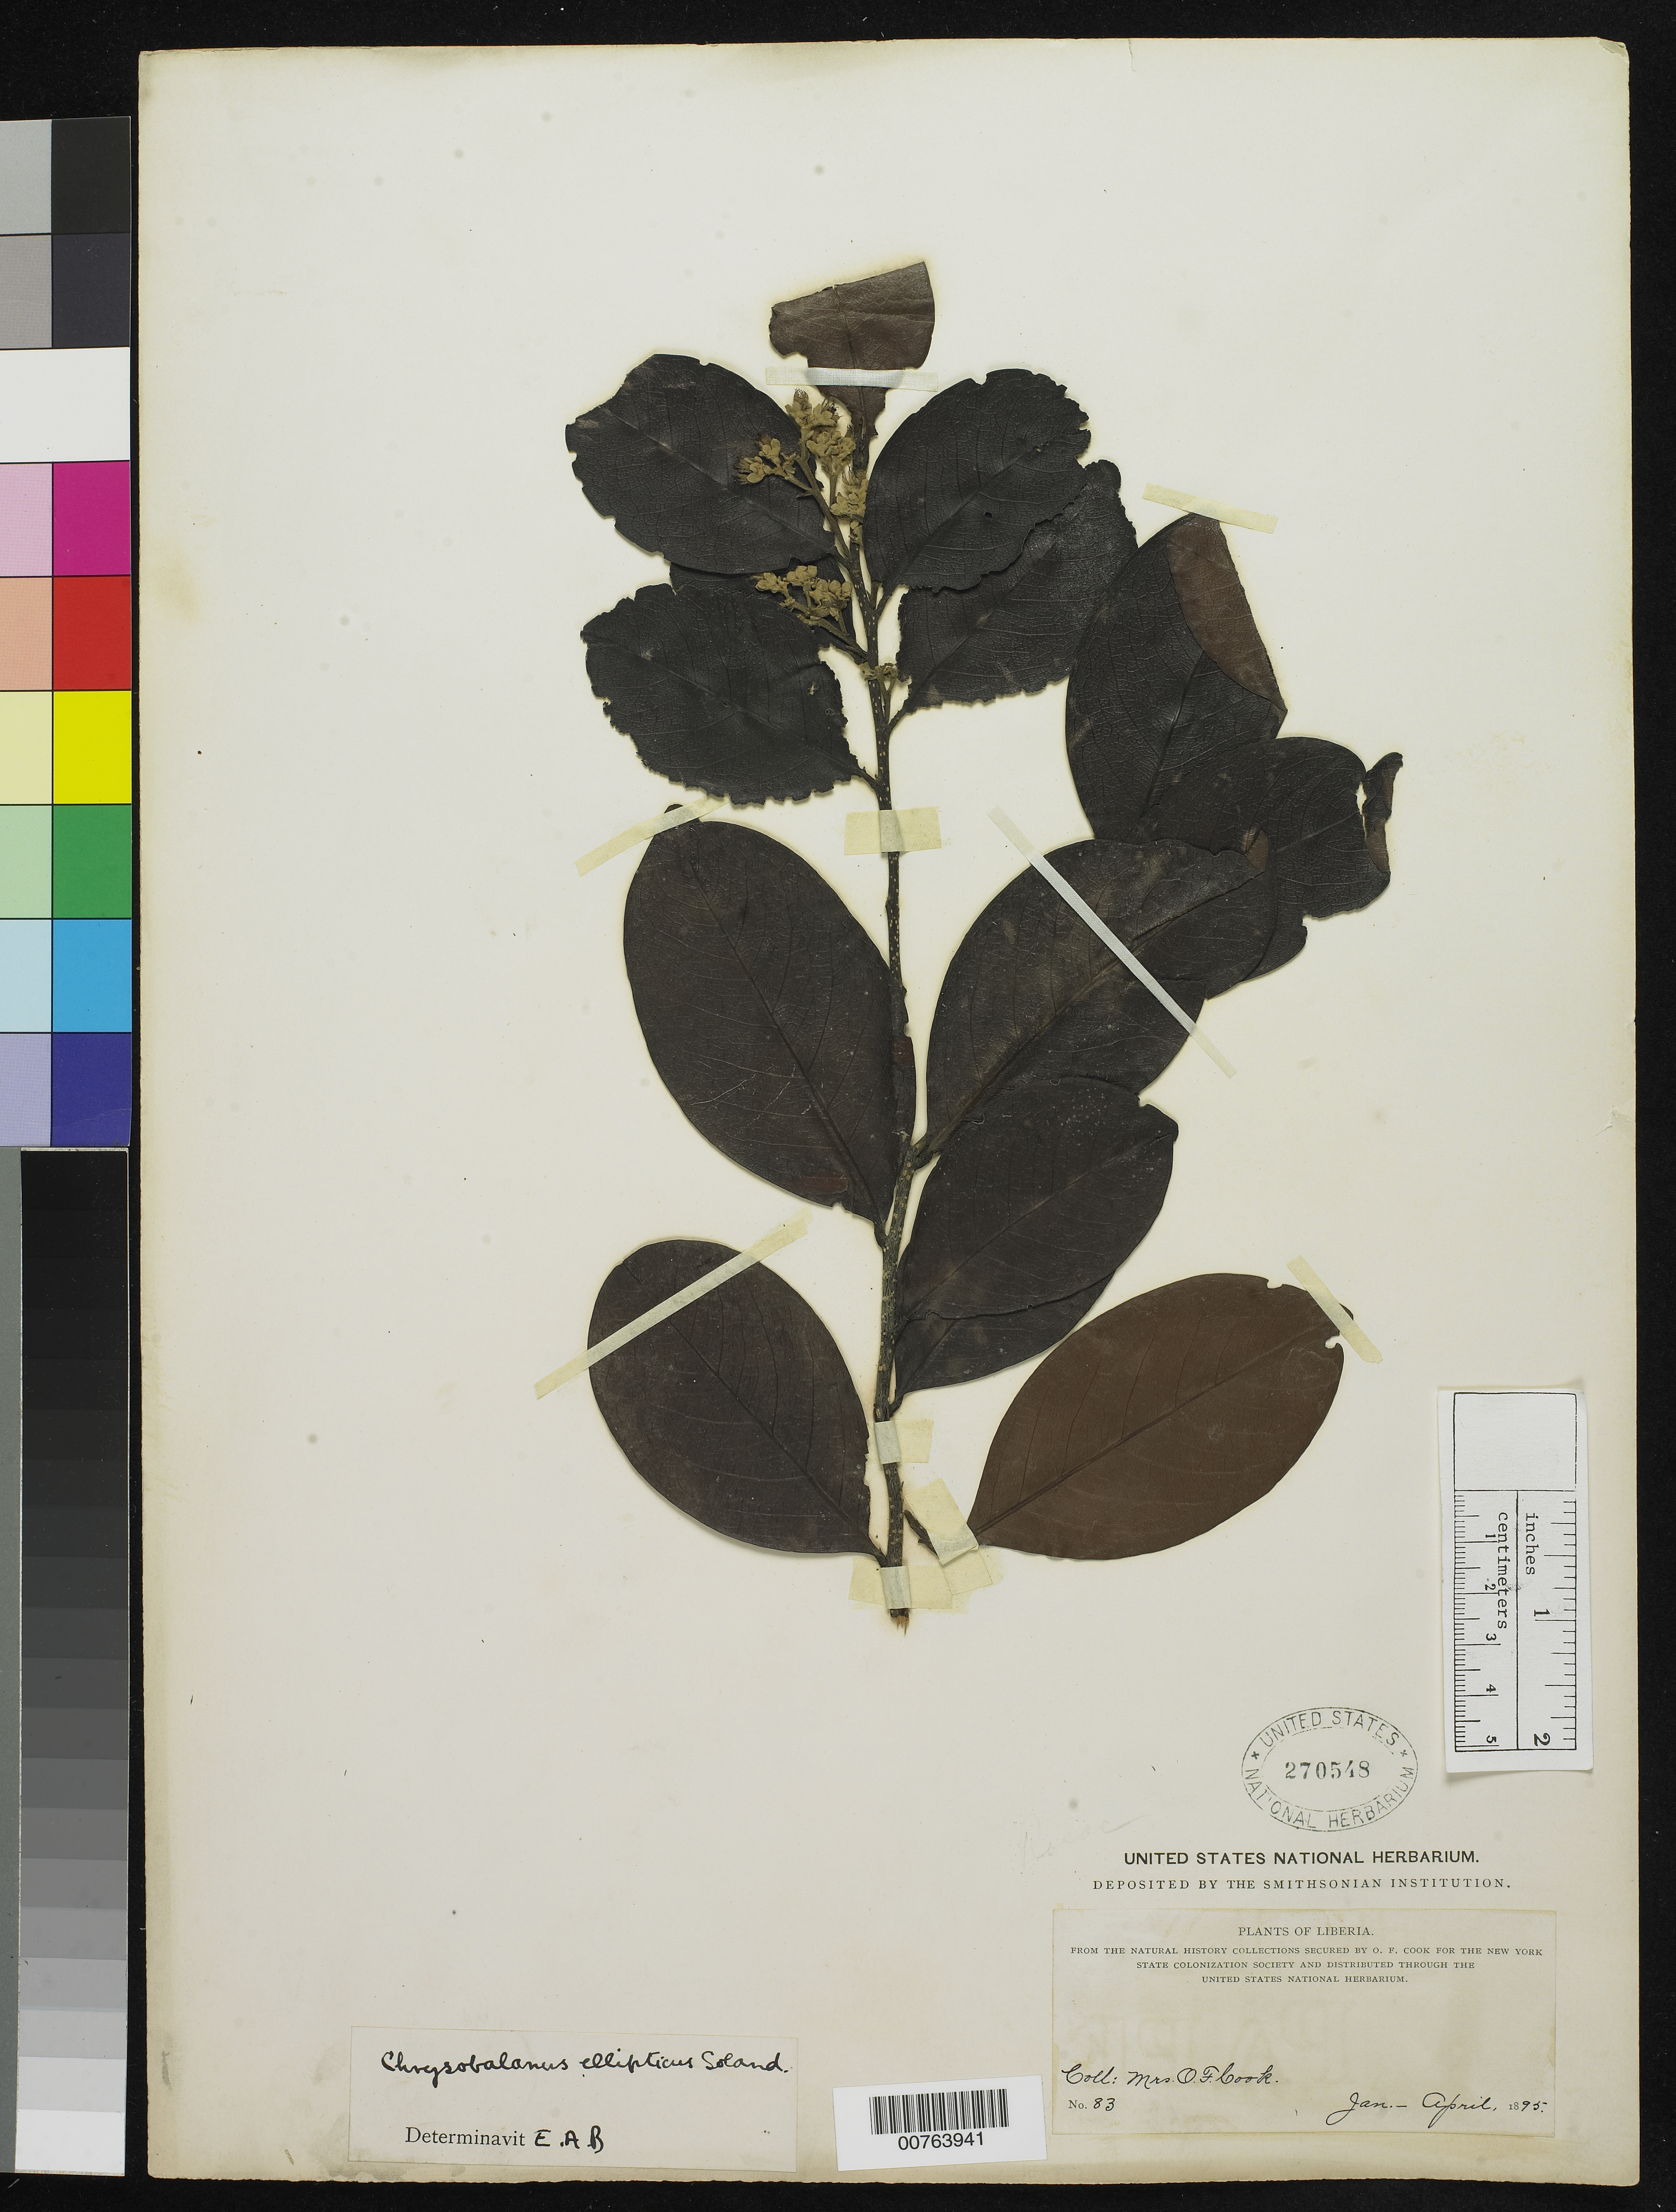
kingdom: Plantae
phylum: Tracheophyta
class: Magnoliopsida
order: Malpighiales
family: Chrysobalanaceae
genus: Chrysobalanus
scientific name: Chrysobalanus ellipticus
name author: Sol. ex Sabine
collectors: Alice C. Cook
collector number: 83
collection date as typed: Jan 1895 to -- Apr 1895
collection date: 1895-01/1895-04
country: Liberia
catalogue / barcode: US 270548